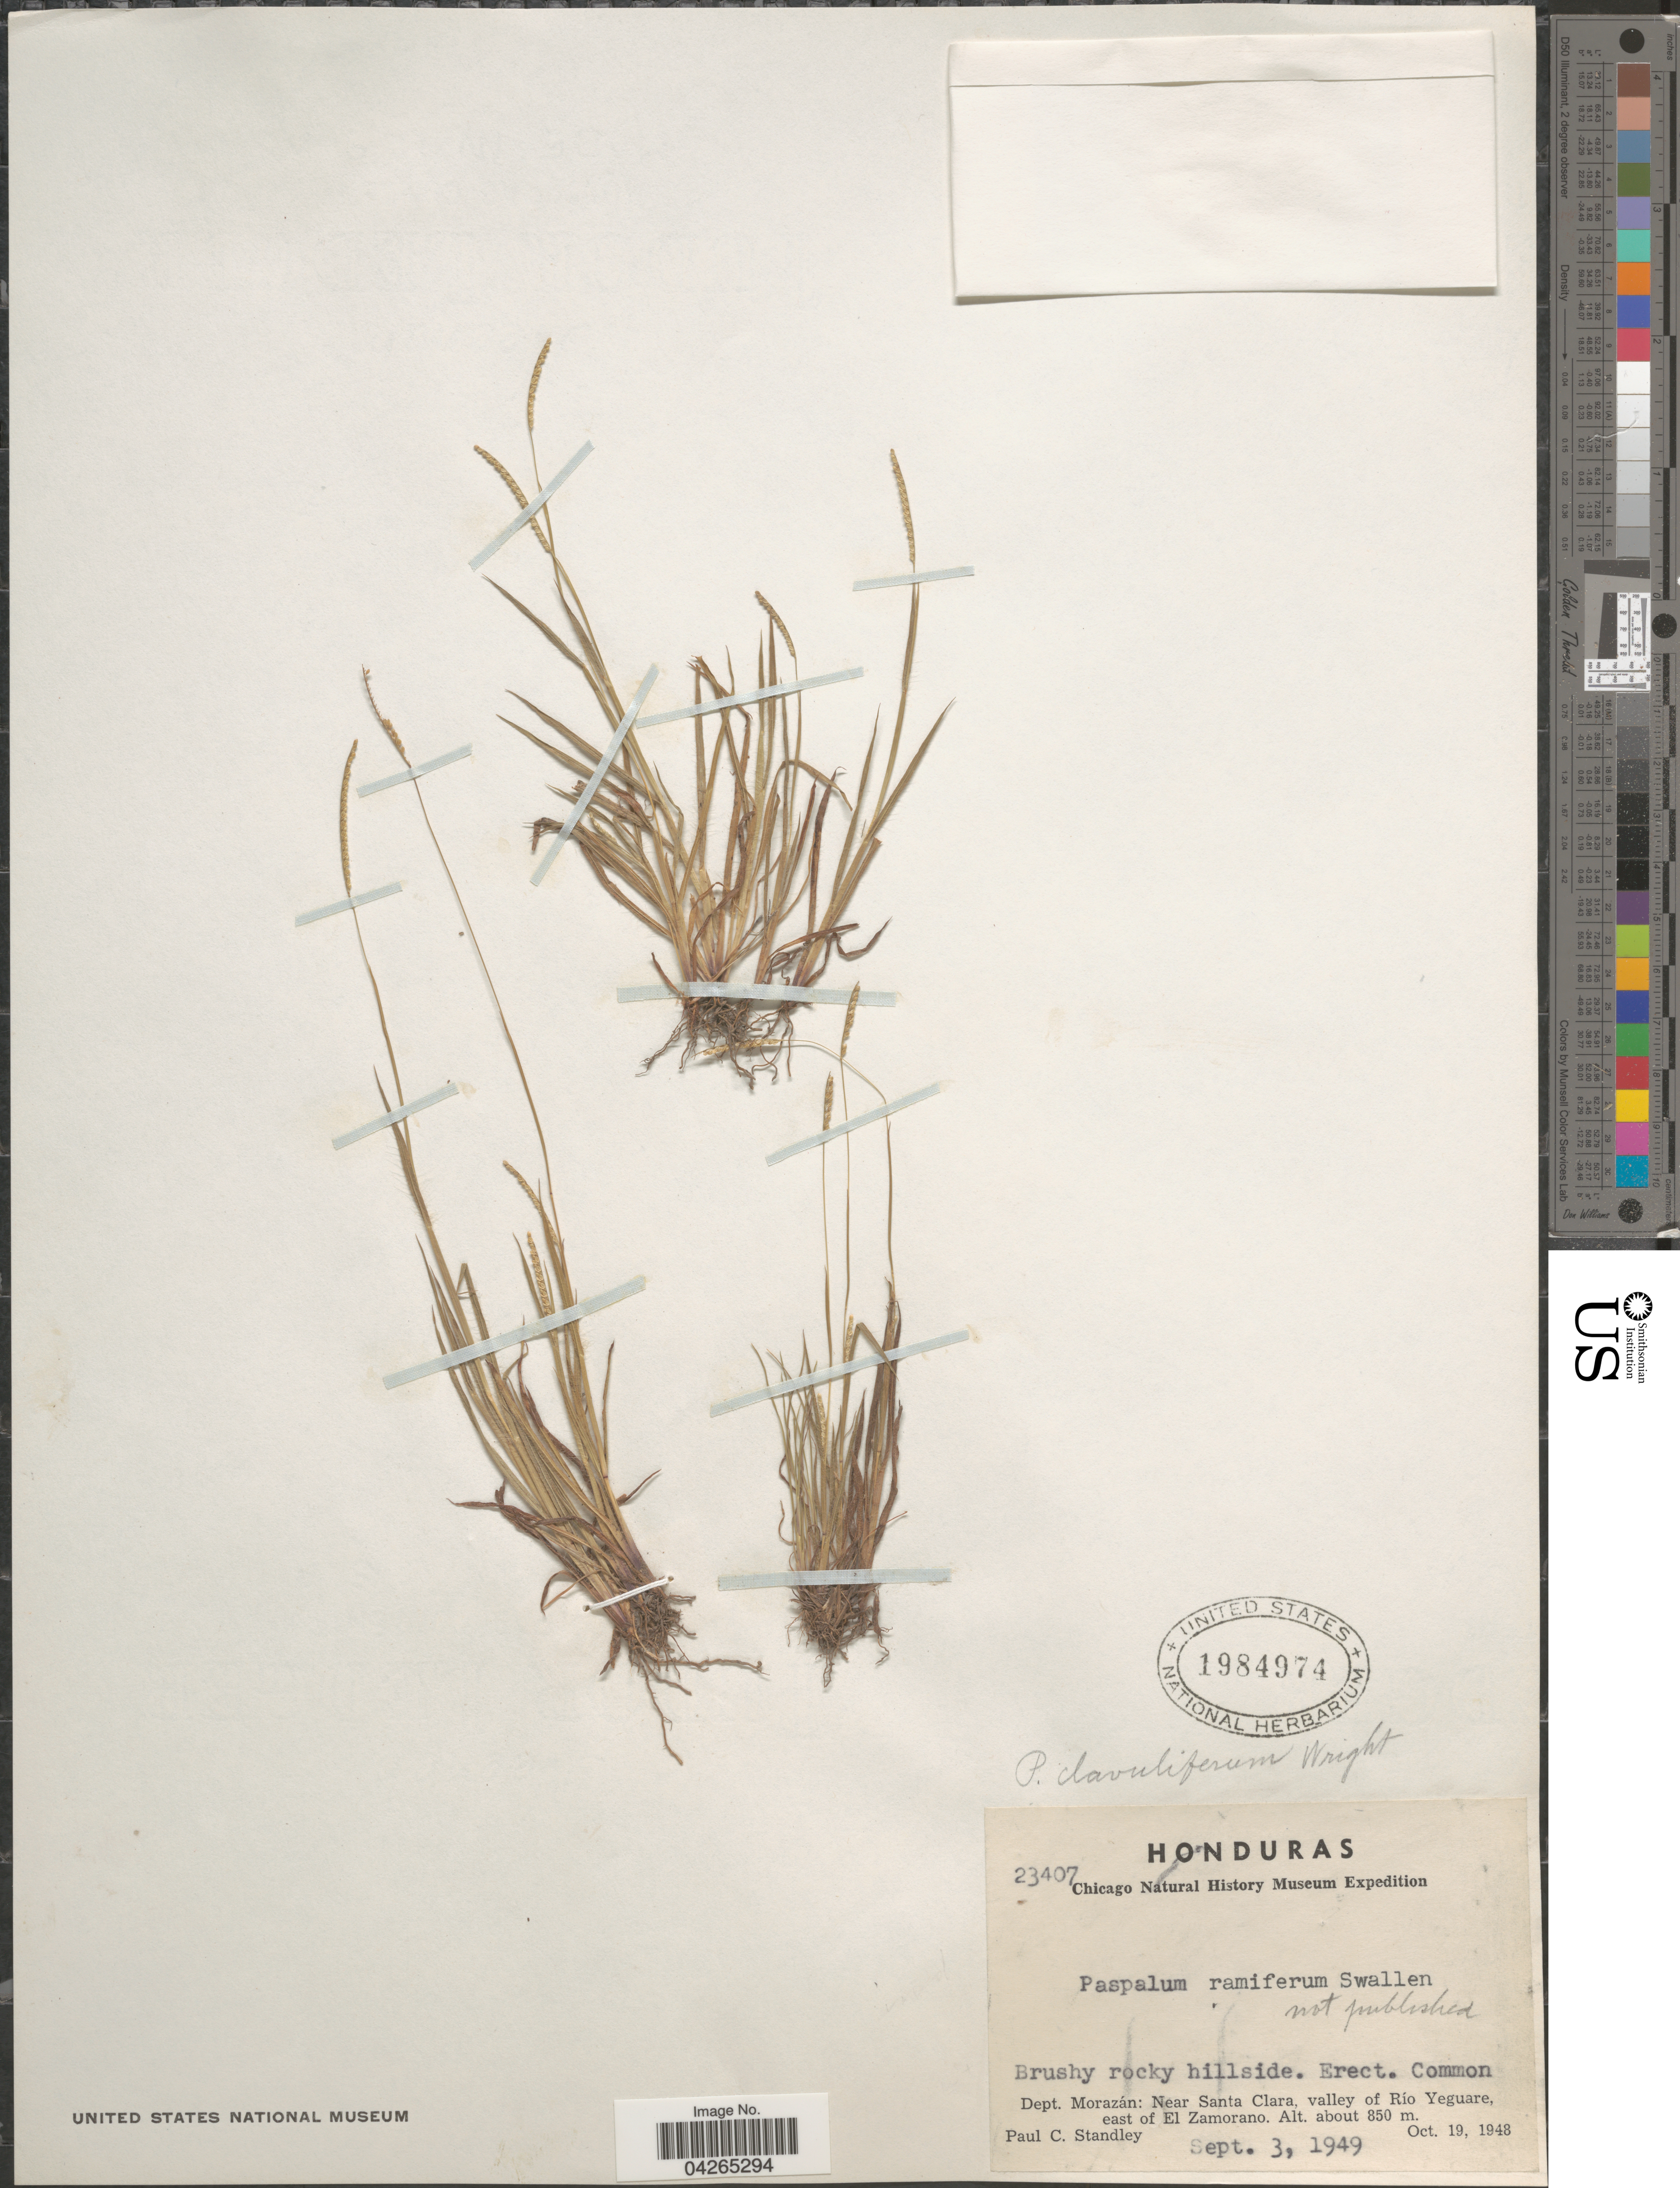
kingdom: Plantae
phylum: Tracheophyta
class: Liliopsida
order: Poales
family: Poaceae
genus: Paspalum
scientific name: Paspalum claviliferum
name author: C. Wright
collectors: P. C. Standley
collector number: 23407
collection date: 1948-10-19/1949-09-03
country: Honduras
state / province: Fco. Morazán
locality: Dept. Morazán: Near Santa Clara, valley of Río Yeguare, east of El Zamorano.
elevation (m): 850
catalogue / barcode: US 1984974